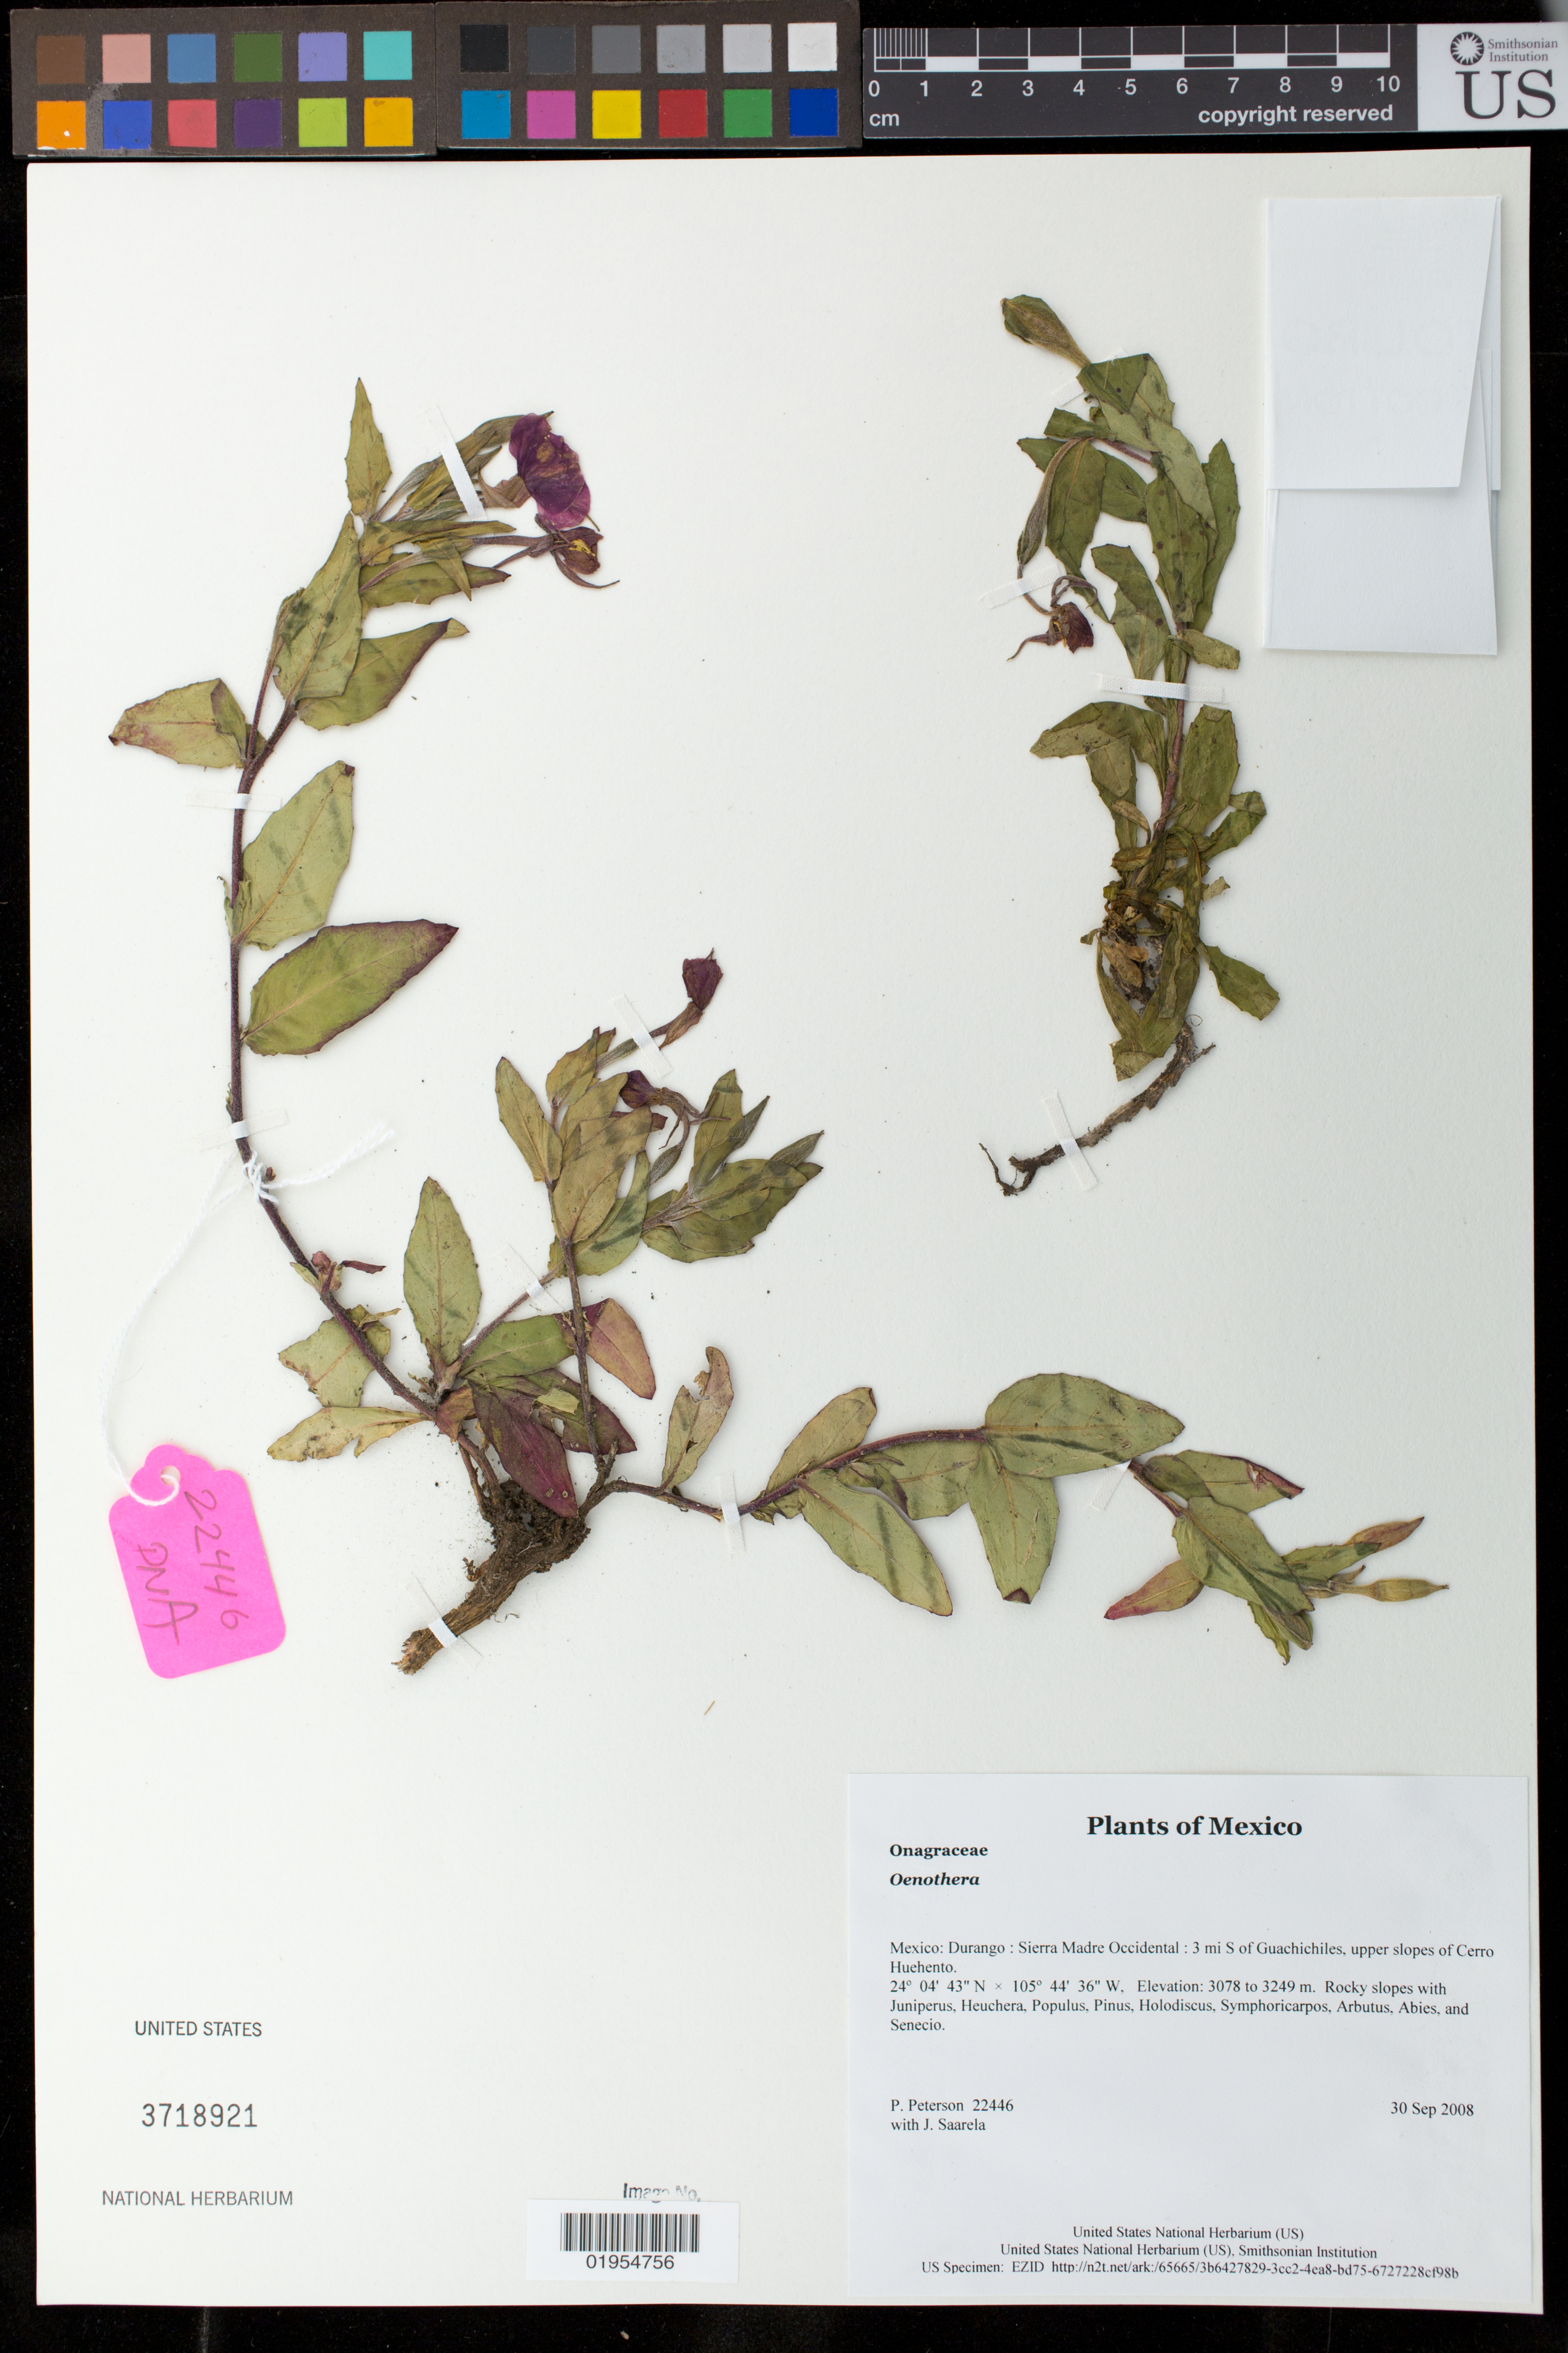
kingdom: Plantae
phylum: Tracheophyta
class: Magnoliopsida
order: Myrtales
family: Onagraceae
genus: Oenothera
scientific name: Oenothera luciae-julianiae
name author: W.L. Wagner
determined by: Wagner, W. L., (BOT), Smithsonian Institution - National Museum of Natural History (UNITED STATES)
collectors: P. M. Peterson & J. Saarela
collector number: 22446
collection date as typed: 30 Sep 2008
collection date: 2008-09-30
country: Mexico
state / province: Durango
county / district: Sierra Madre Occidental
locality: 3 mi S of Guachichiles, upper slopes of Cerro Huehento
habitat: Rocky slopes with Juniperus, Heuchera, Populus, Pinus, Holodiscus, Symphoricarpos, Arbutus, Abies, and Senecio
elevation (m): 3078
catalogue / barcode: US 3718921